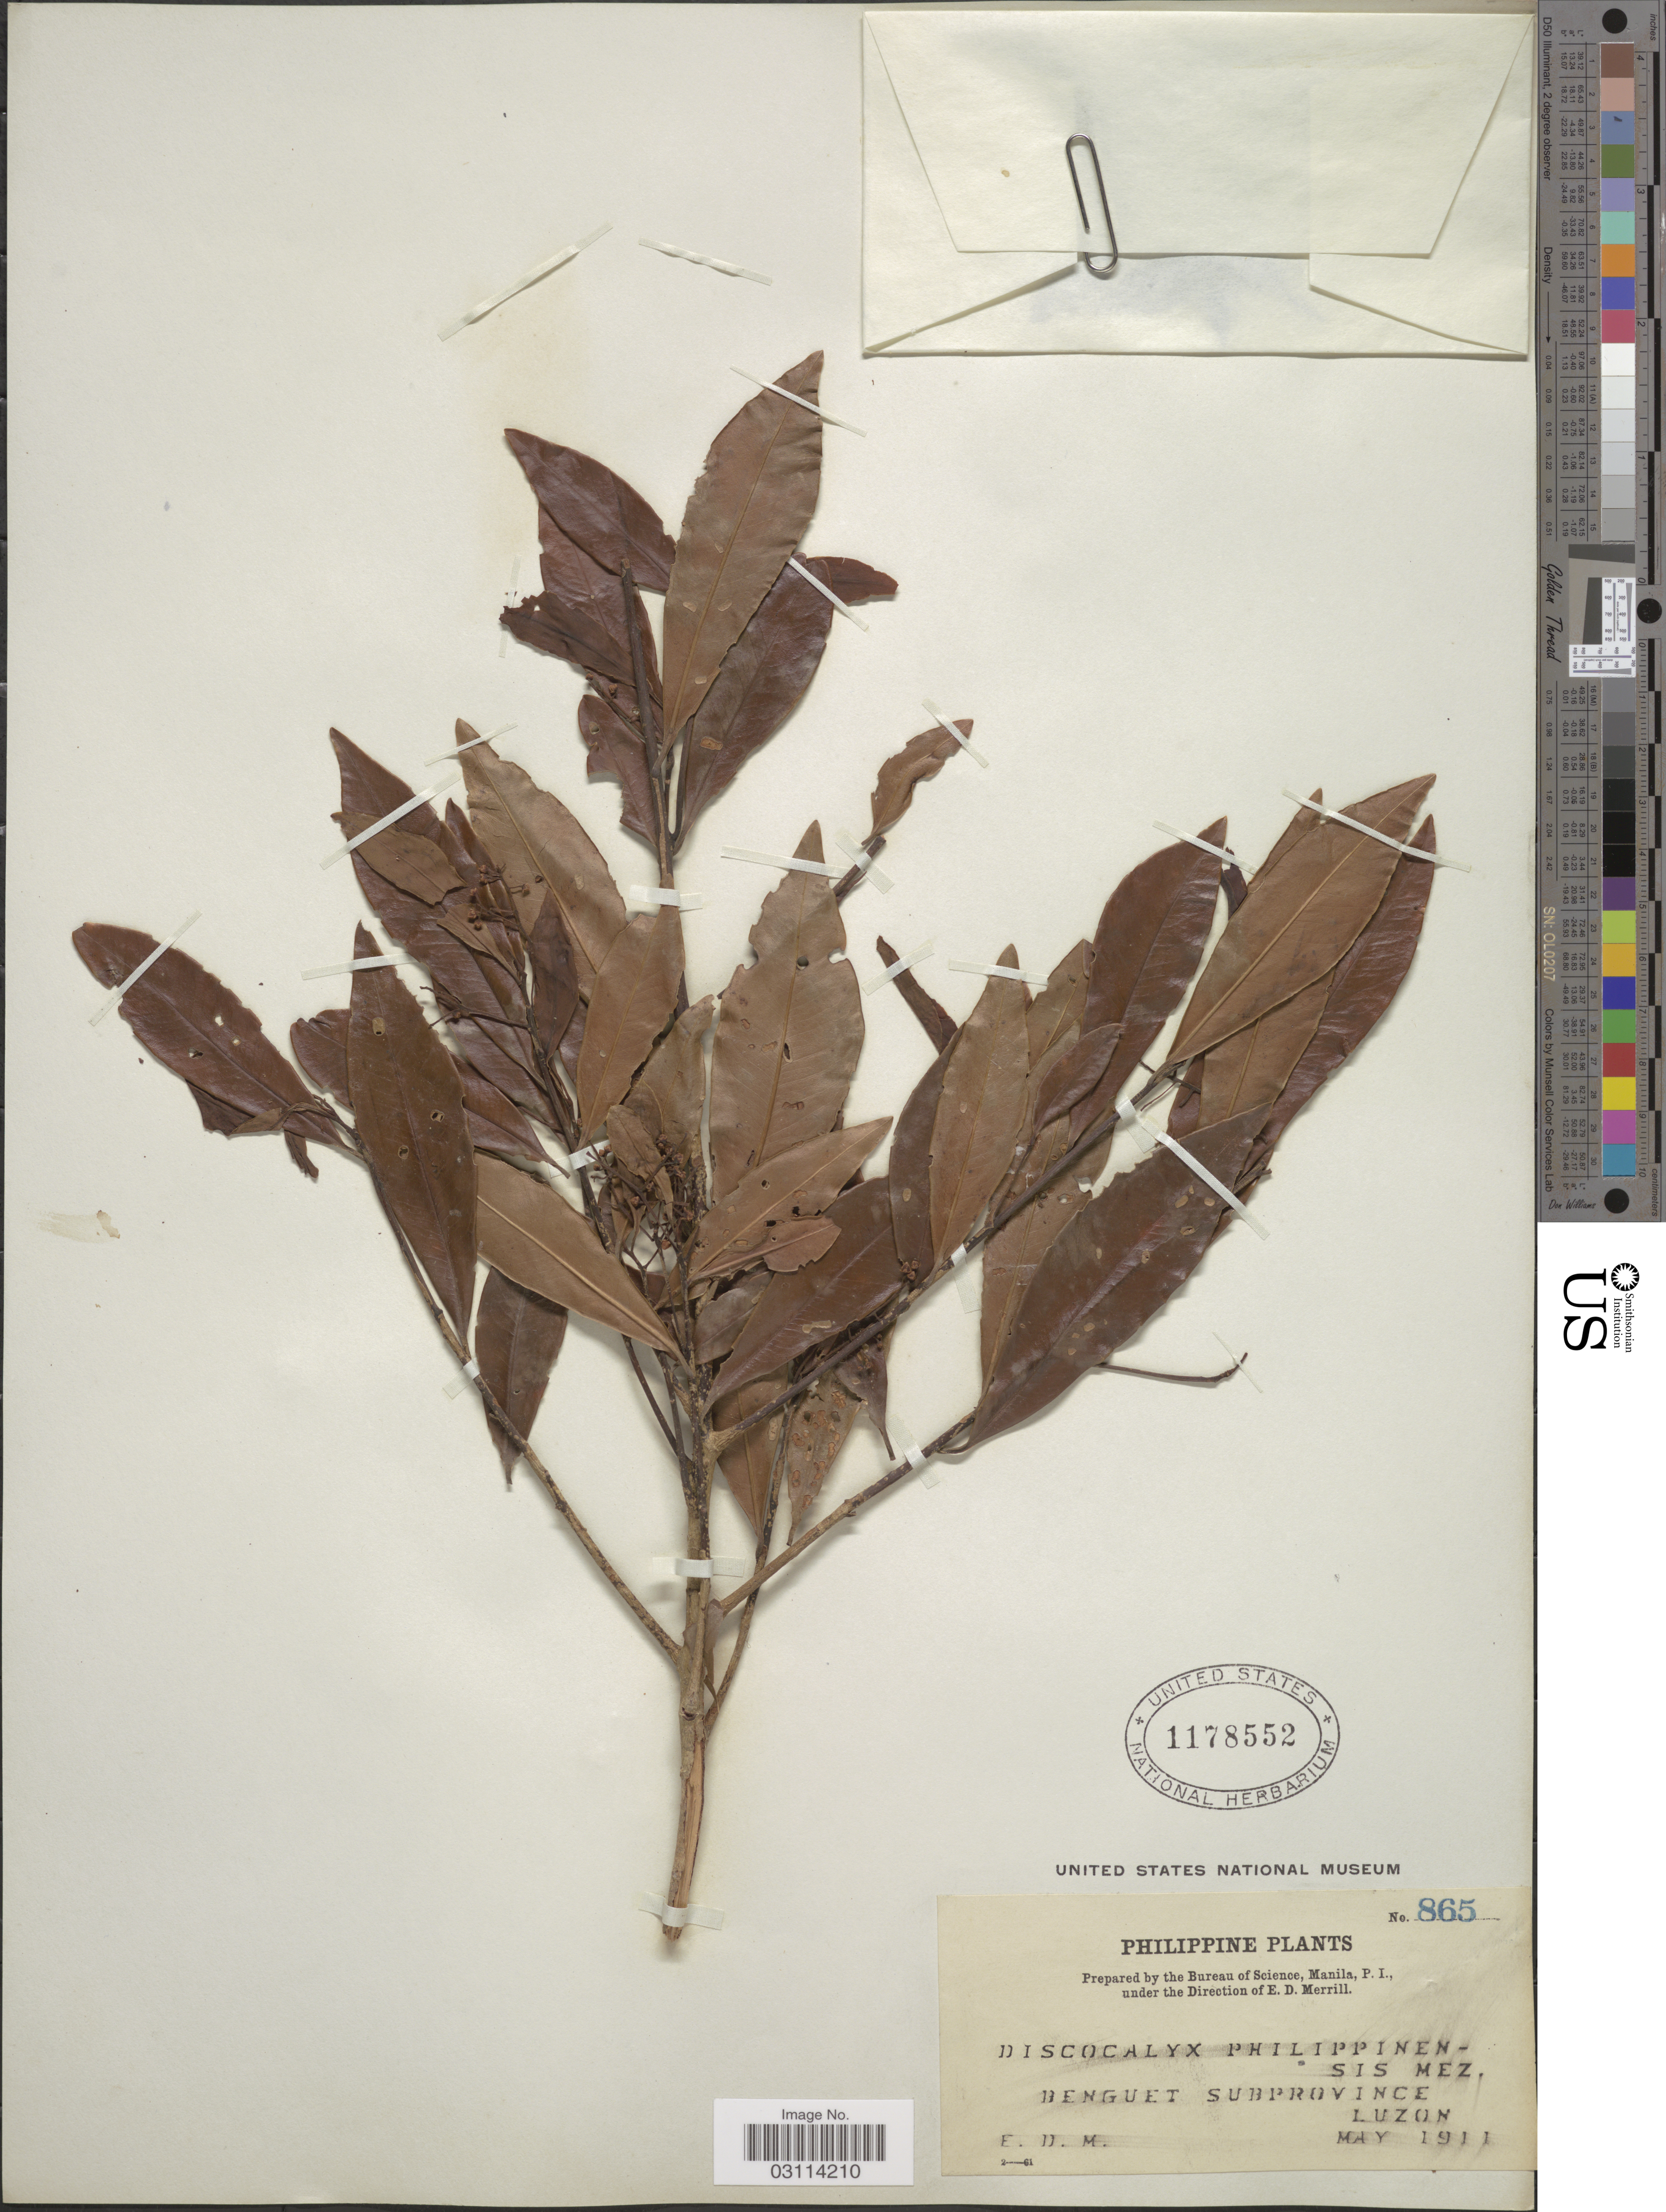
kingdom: Plantae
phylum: Tracheophyta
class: Magnoliopsida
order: Ericales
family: Primulaceae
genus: Discocalyx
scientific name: Discocalyx philippinensis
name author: (A. DC.) Mez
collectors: E. D. Merrill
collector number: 865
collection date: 1911-05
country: Philippines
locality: Benguet Subprovince, Luzon.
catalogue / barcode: US 1178552